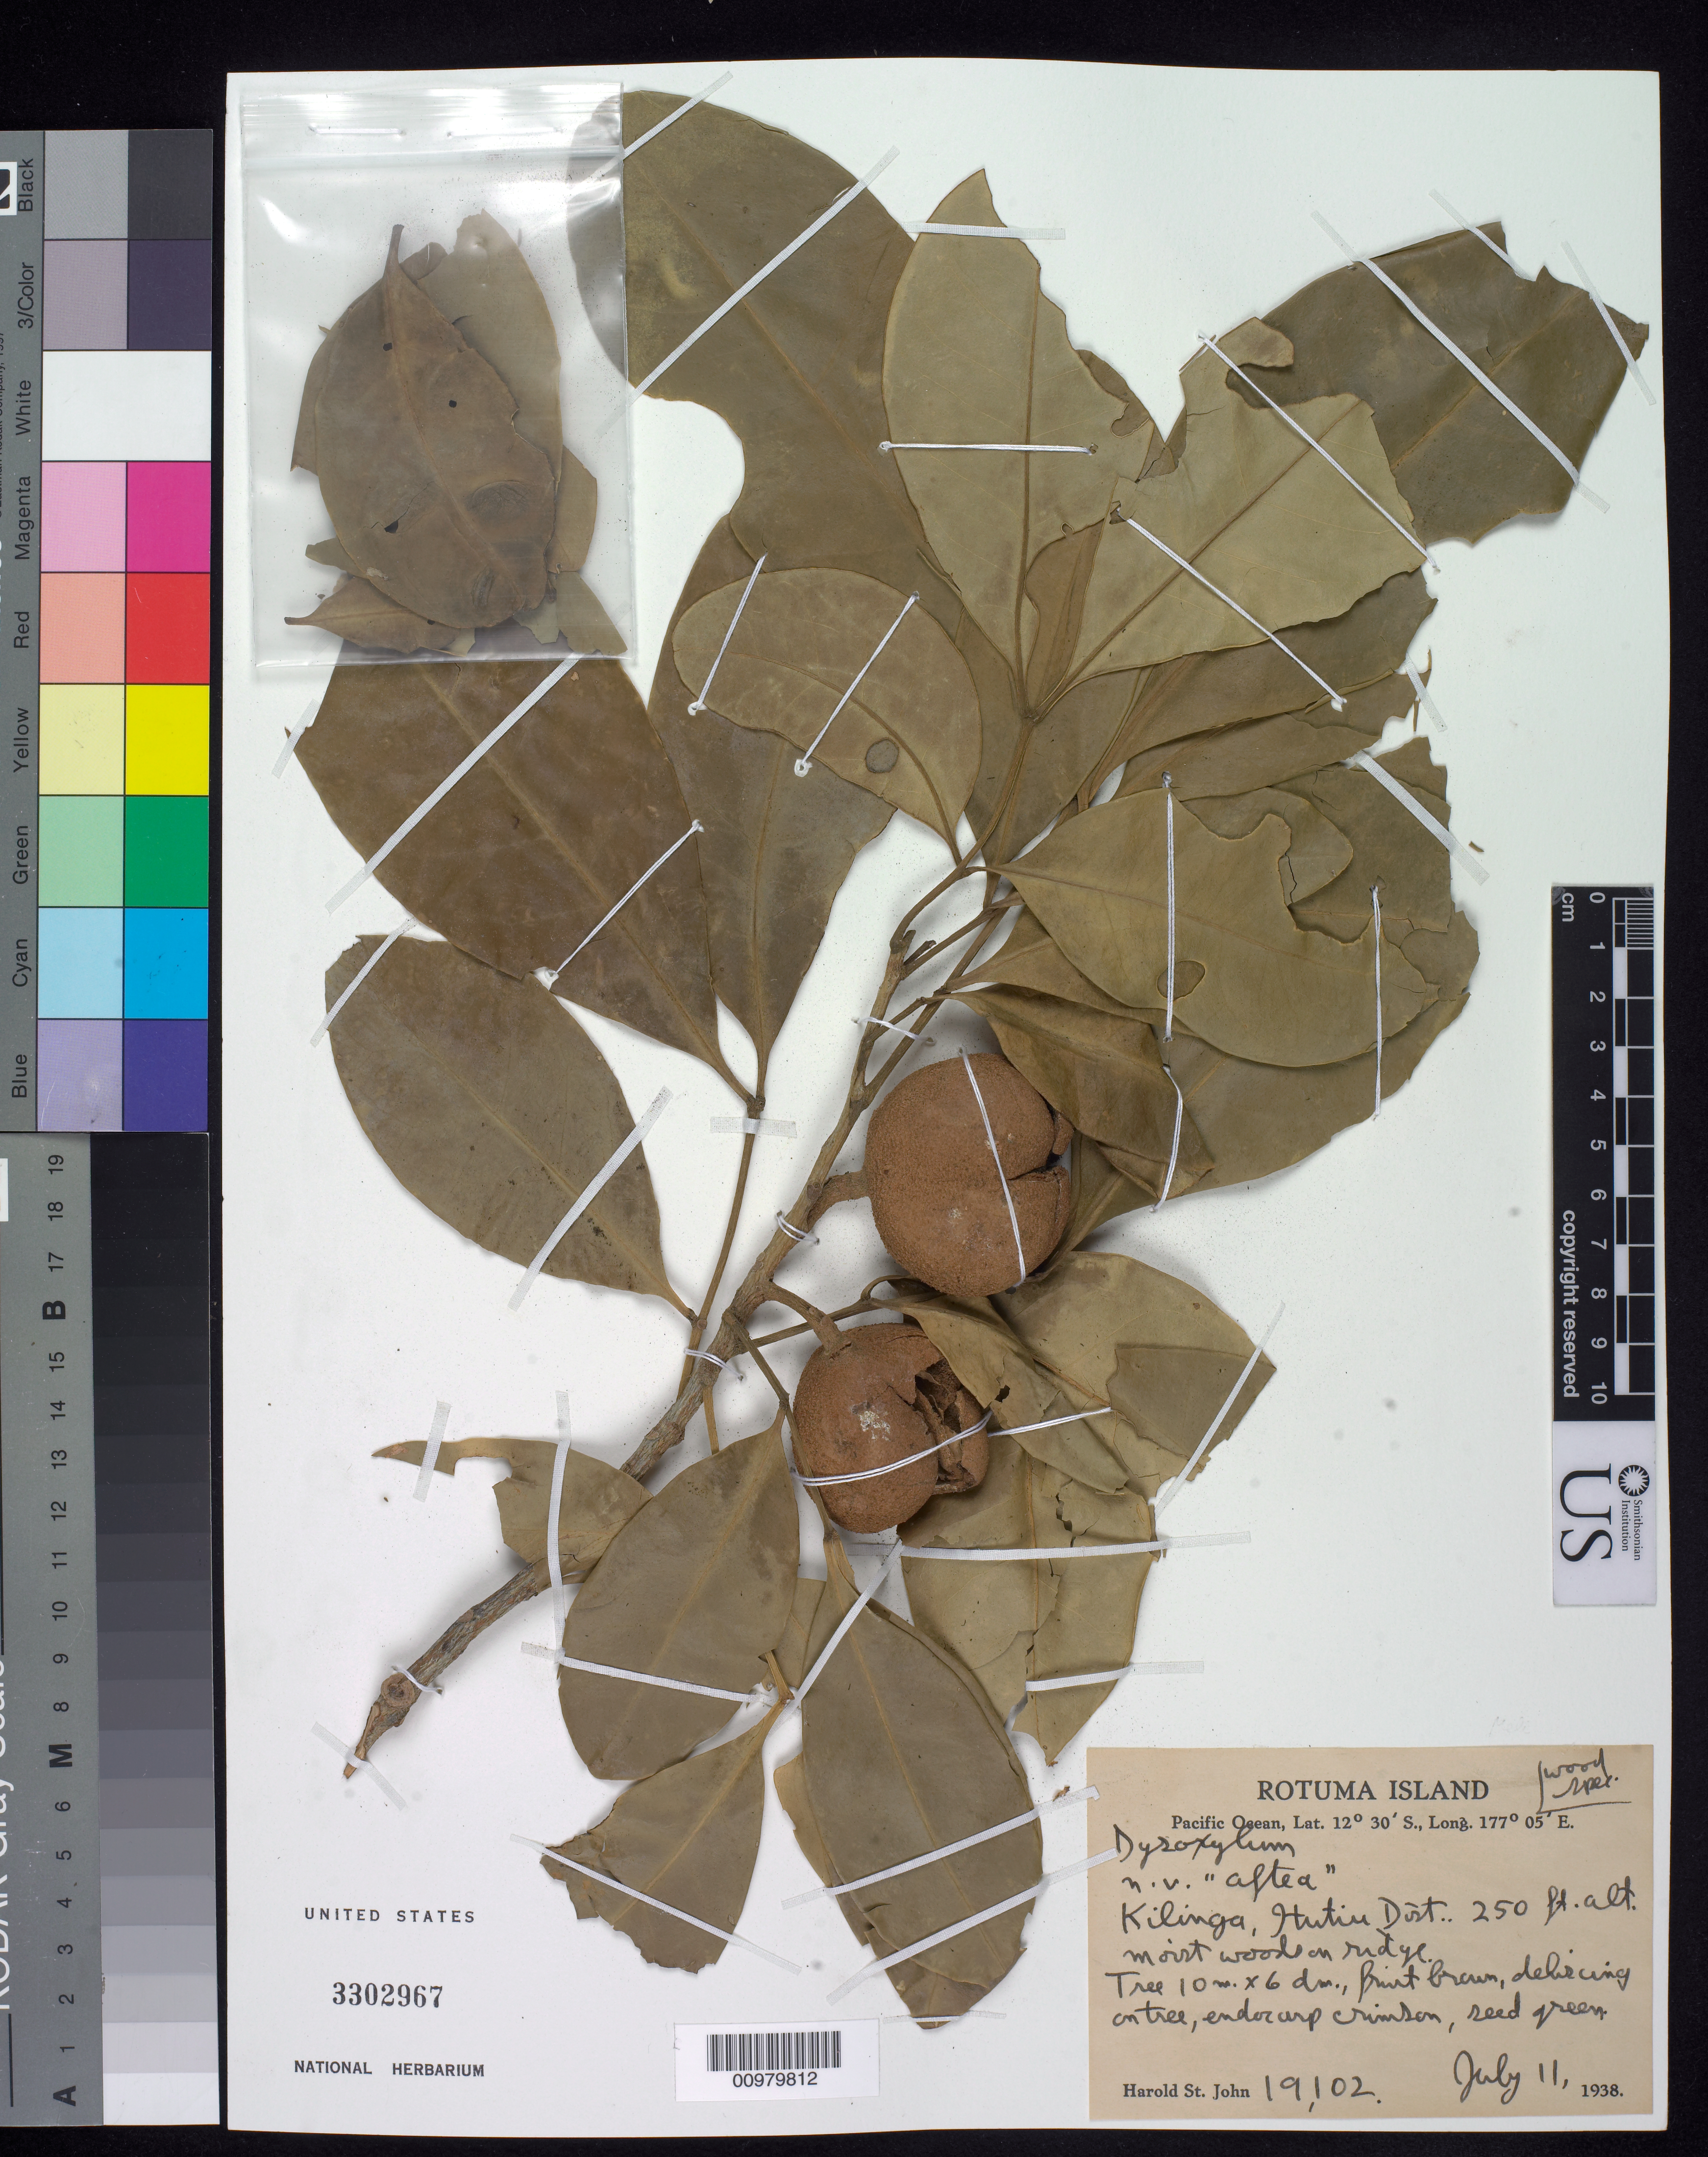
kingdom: Plantae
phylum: Tracheophyta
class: Magnoliopsida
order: Sapindales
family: Meliaceae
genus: Anthocarapa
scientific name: Anthocarapa nitidula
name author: T.D. Penn. ex Mabb.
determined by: Mabberley, David J.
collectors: H. St. John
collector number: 19102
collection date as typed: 11 Jul 1938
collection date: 1938-07-11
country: Fiji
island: Rotuma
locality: Figi I., Rotuma I., Itutiu District, Kilinga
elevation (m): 76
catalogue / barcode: US 3302967